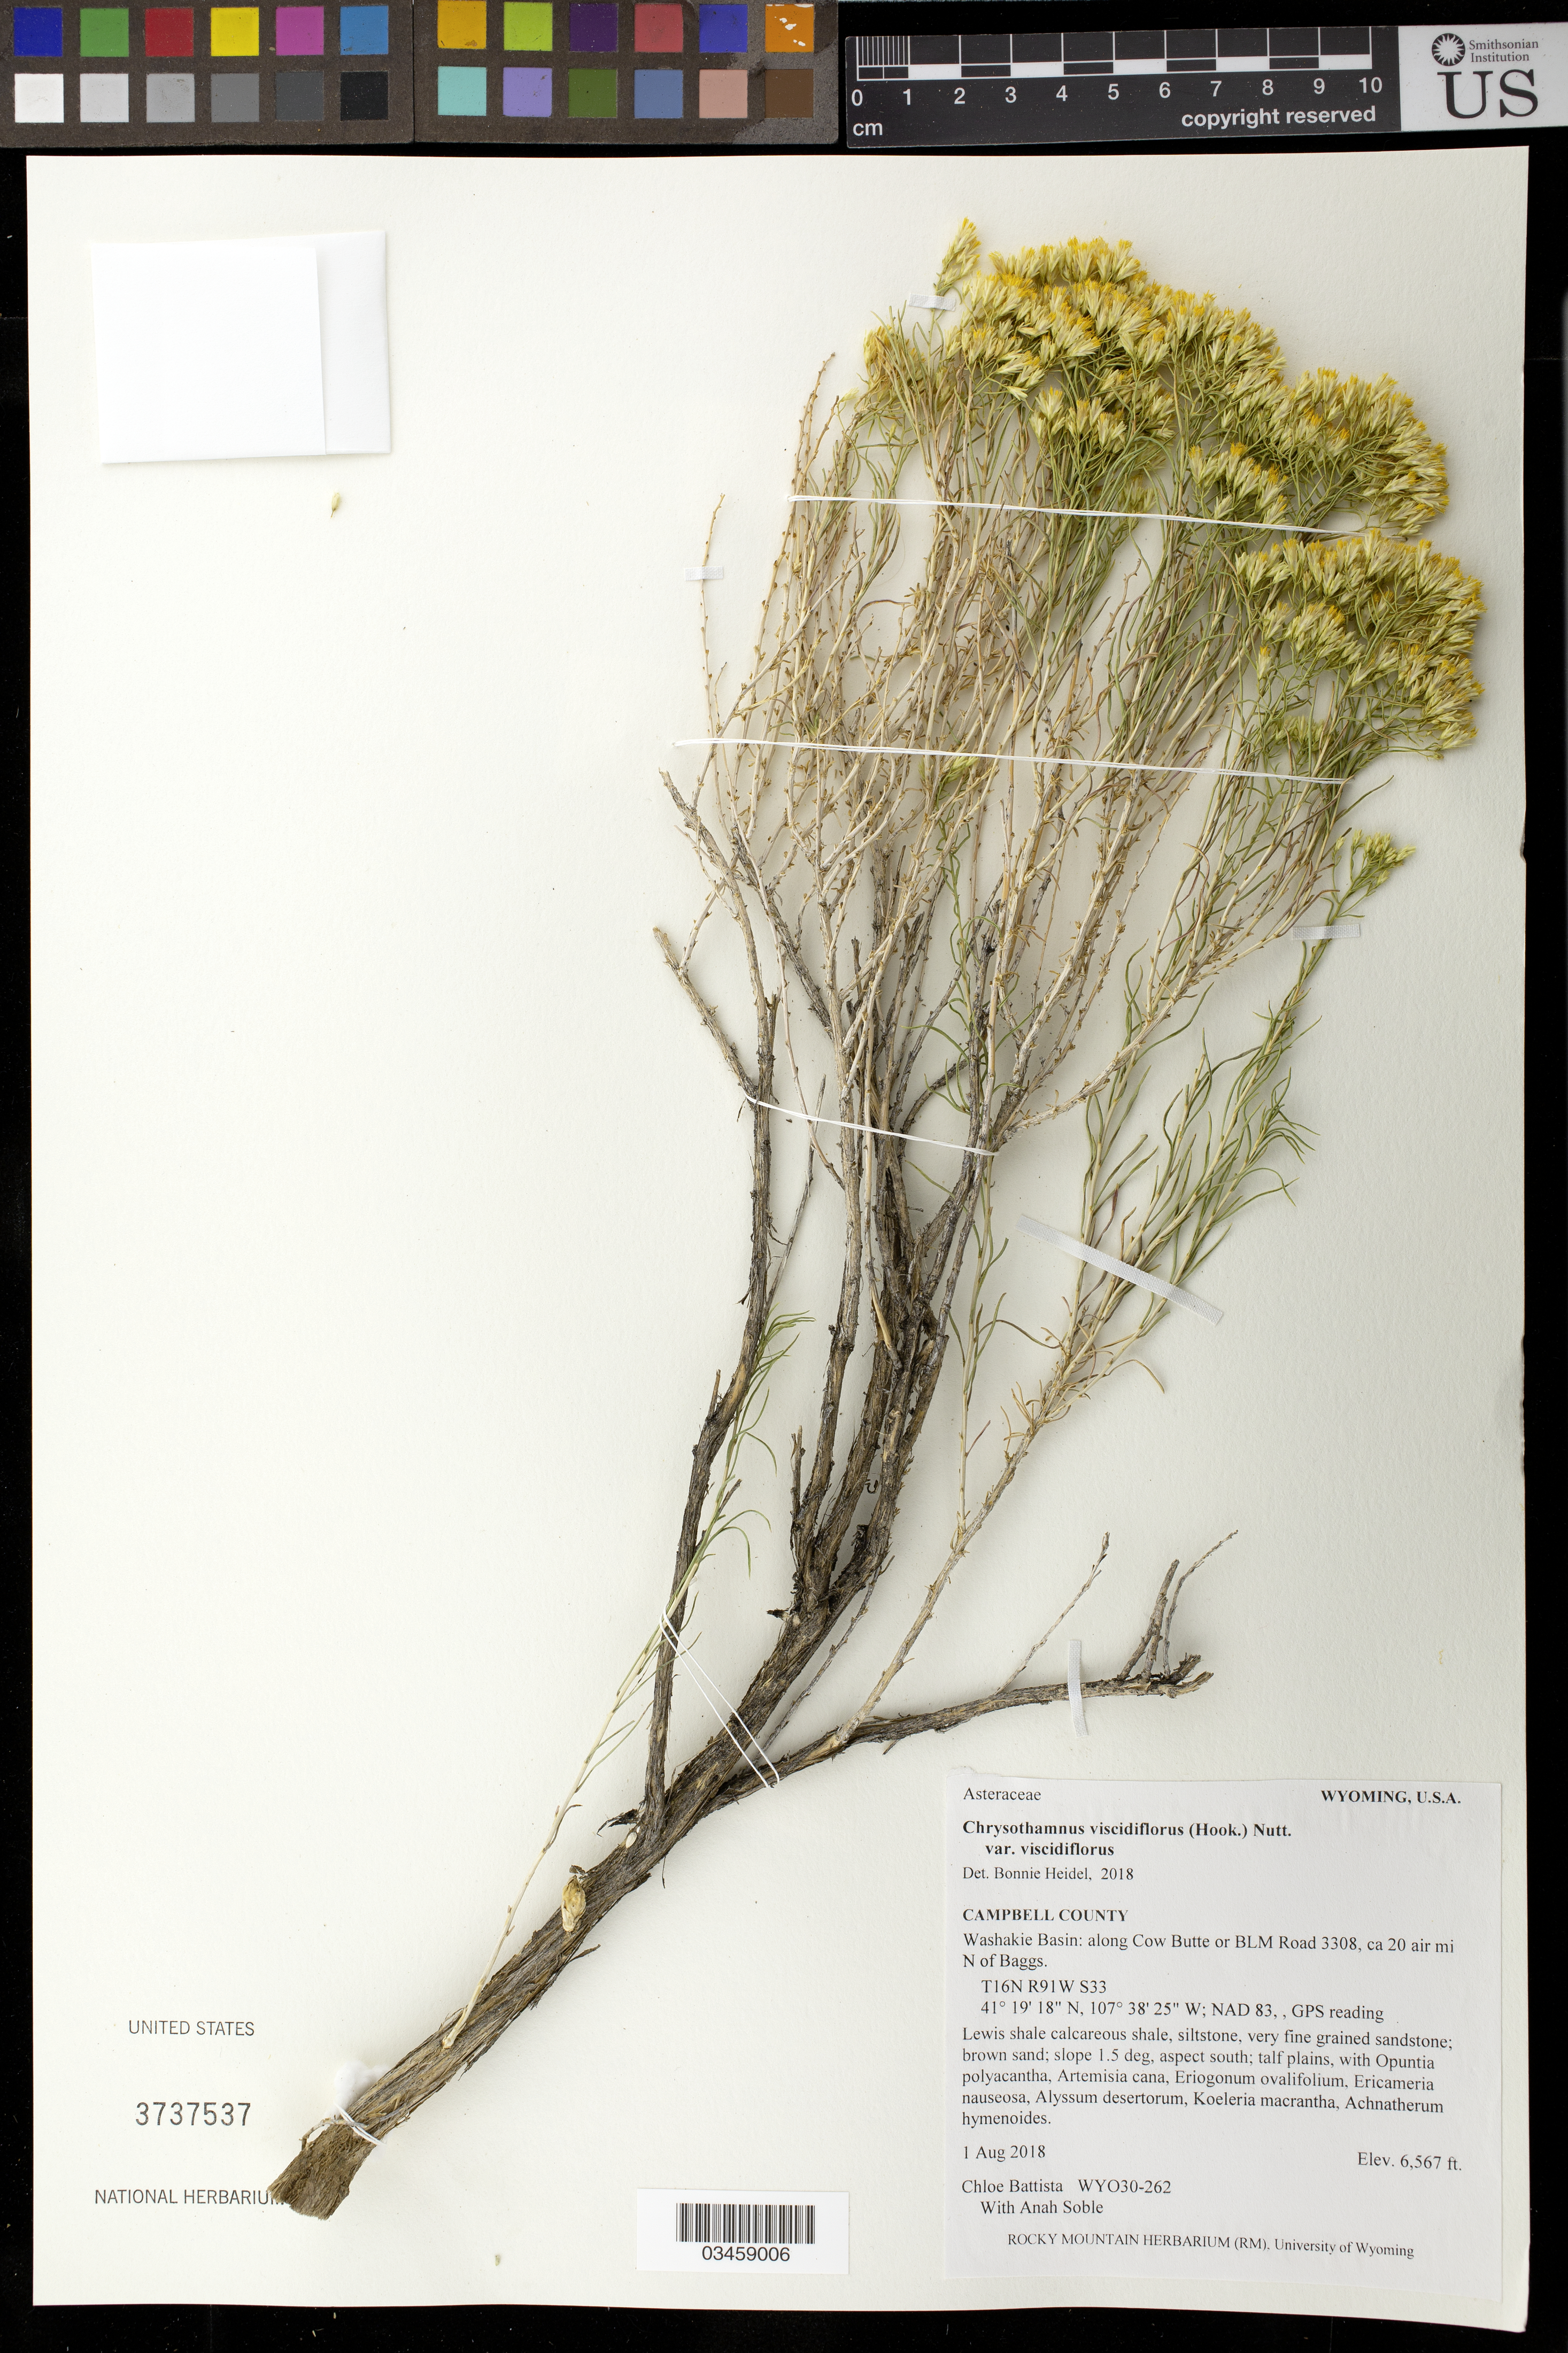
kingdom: Plantae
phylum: Tracheophyta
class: Magnoliopsida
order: Asterales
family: Asteraceae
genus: Chrysothamnus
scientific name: Chrysothamnus viscidiflorus var. viscidiflorus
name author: (Hook.) Nutt.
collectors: C. Battista & A. Soble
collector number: WY030-262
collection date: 2018-08-01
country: United States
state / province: Wyoming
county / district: Carbon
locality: Washakie Basin, along Cow Butte or BLM Road 3308, 20 air mi. N of Baggs. T16N R91W S33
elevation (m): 2002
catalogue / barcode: US 3737537